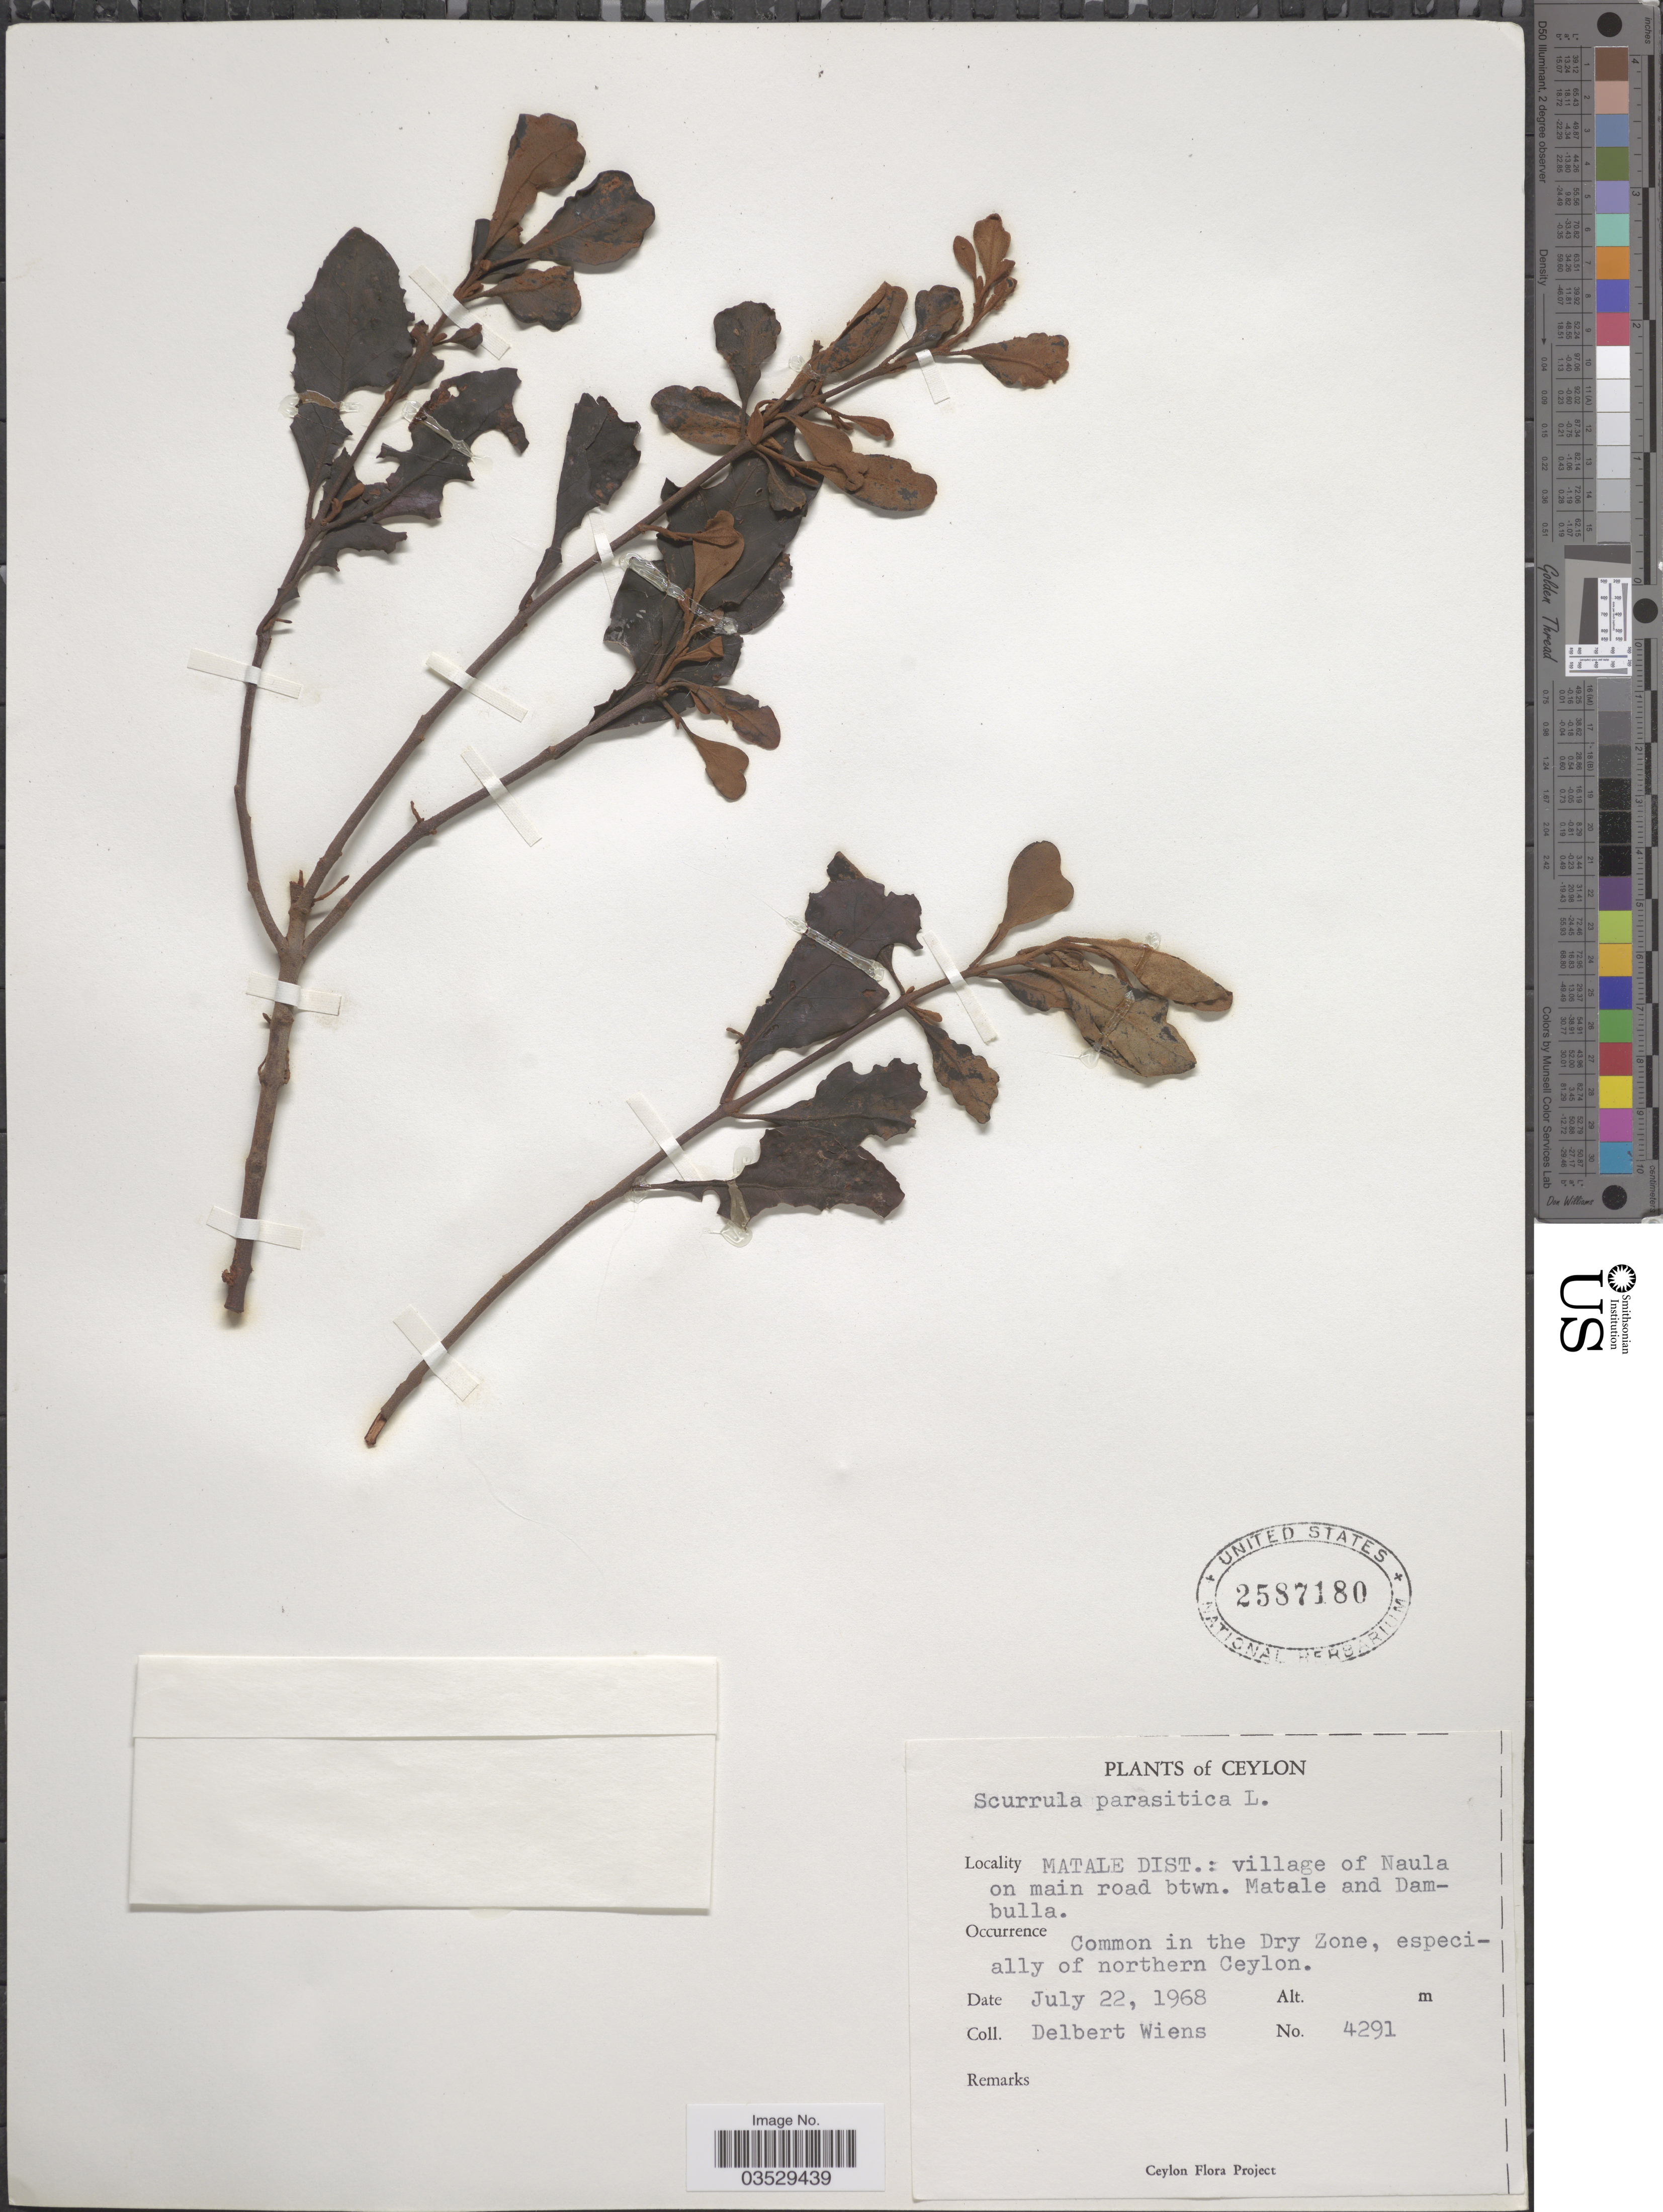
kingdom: Plantae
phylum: Tracheophyta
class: Magnoliopsida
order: Santalales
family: Loranthaceae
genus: Scurrula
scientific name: Scurrula parasitica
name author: L.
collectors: D. Wiens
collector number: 4291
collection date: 1968-07-22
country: Sri Lanka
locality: Ceylon. Matale Dist.: village of Naula on main road btwn. Matale and Dambulla. Common in the Dry Zone, especially of northern Ceylon.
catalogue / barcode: US 2587180